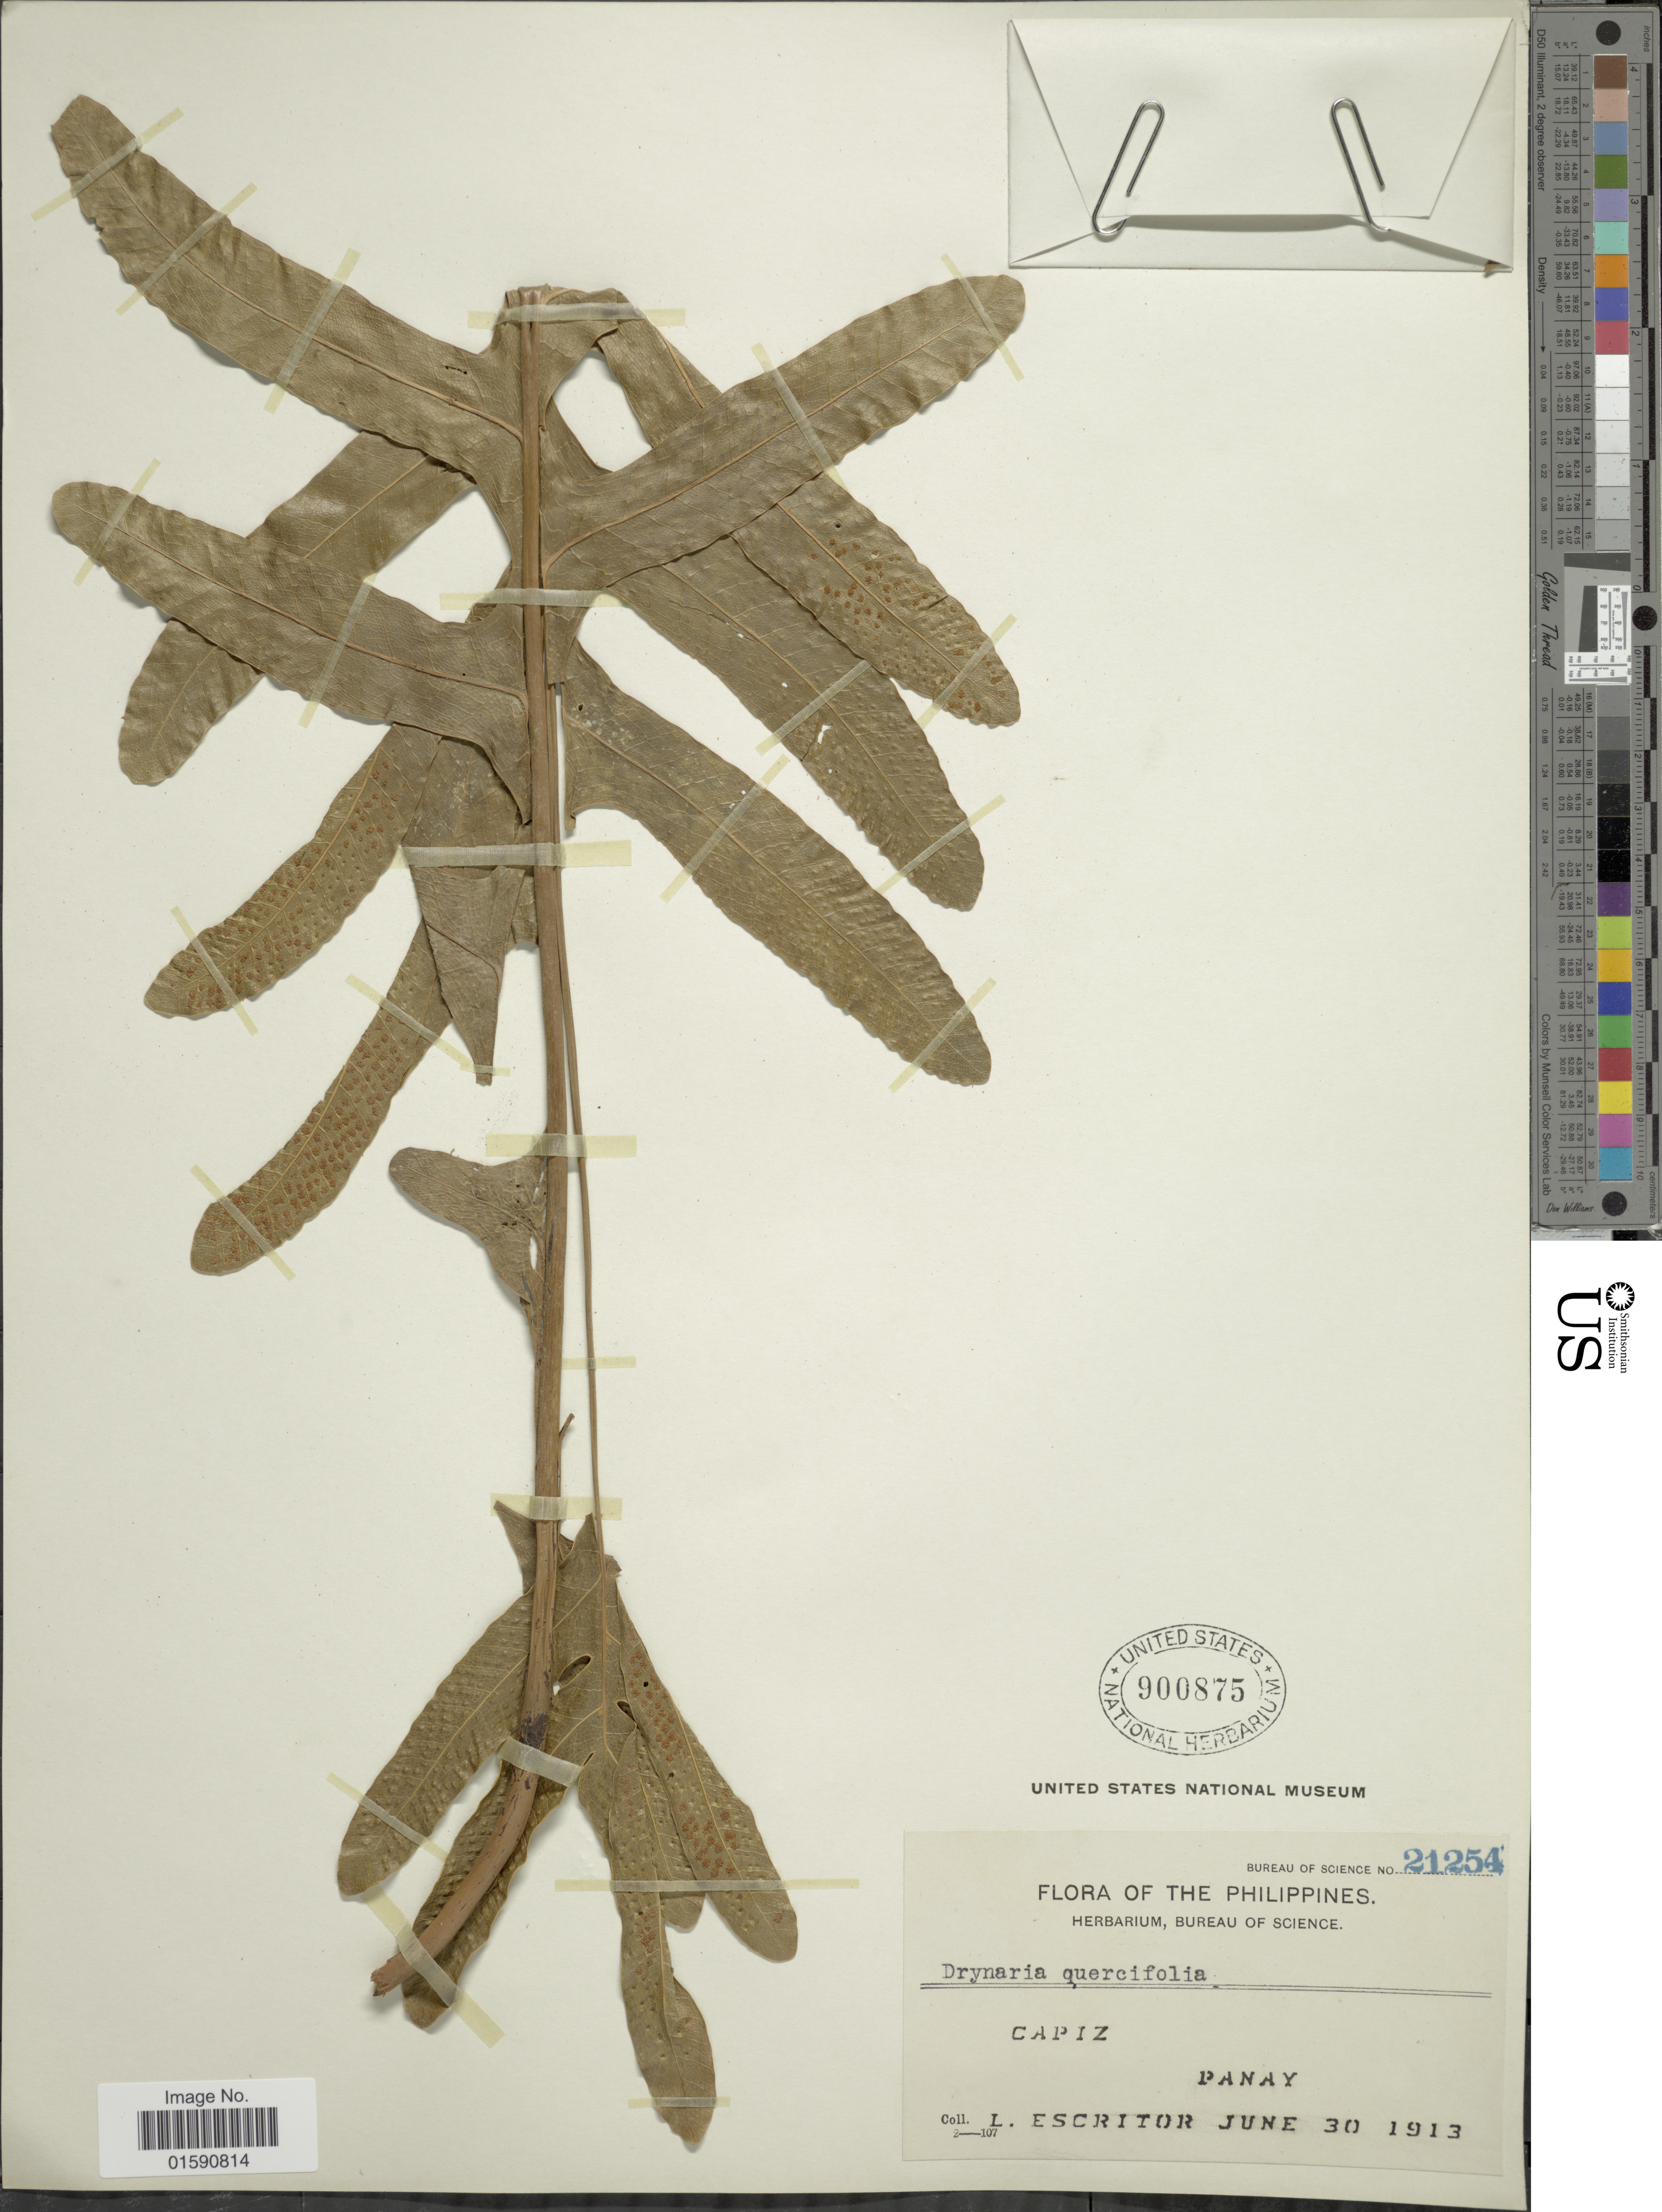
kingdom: Plantae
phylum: Tracheophyta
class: Polypodiopsida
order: Polypodiales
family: Polypodiaceae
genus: Drynaria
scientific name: Drynaria quercifolia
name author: (L.) J. Sm.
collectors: L. Escritor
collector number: Bureau of Science 21254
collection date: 1913-06-30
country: Philippines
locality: Capiz, Panay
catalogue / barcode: US 900875